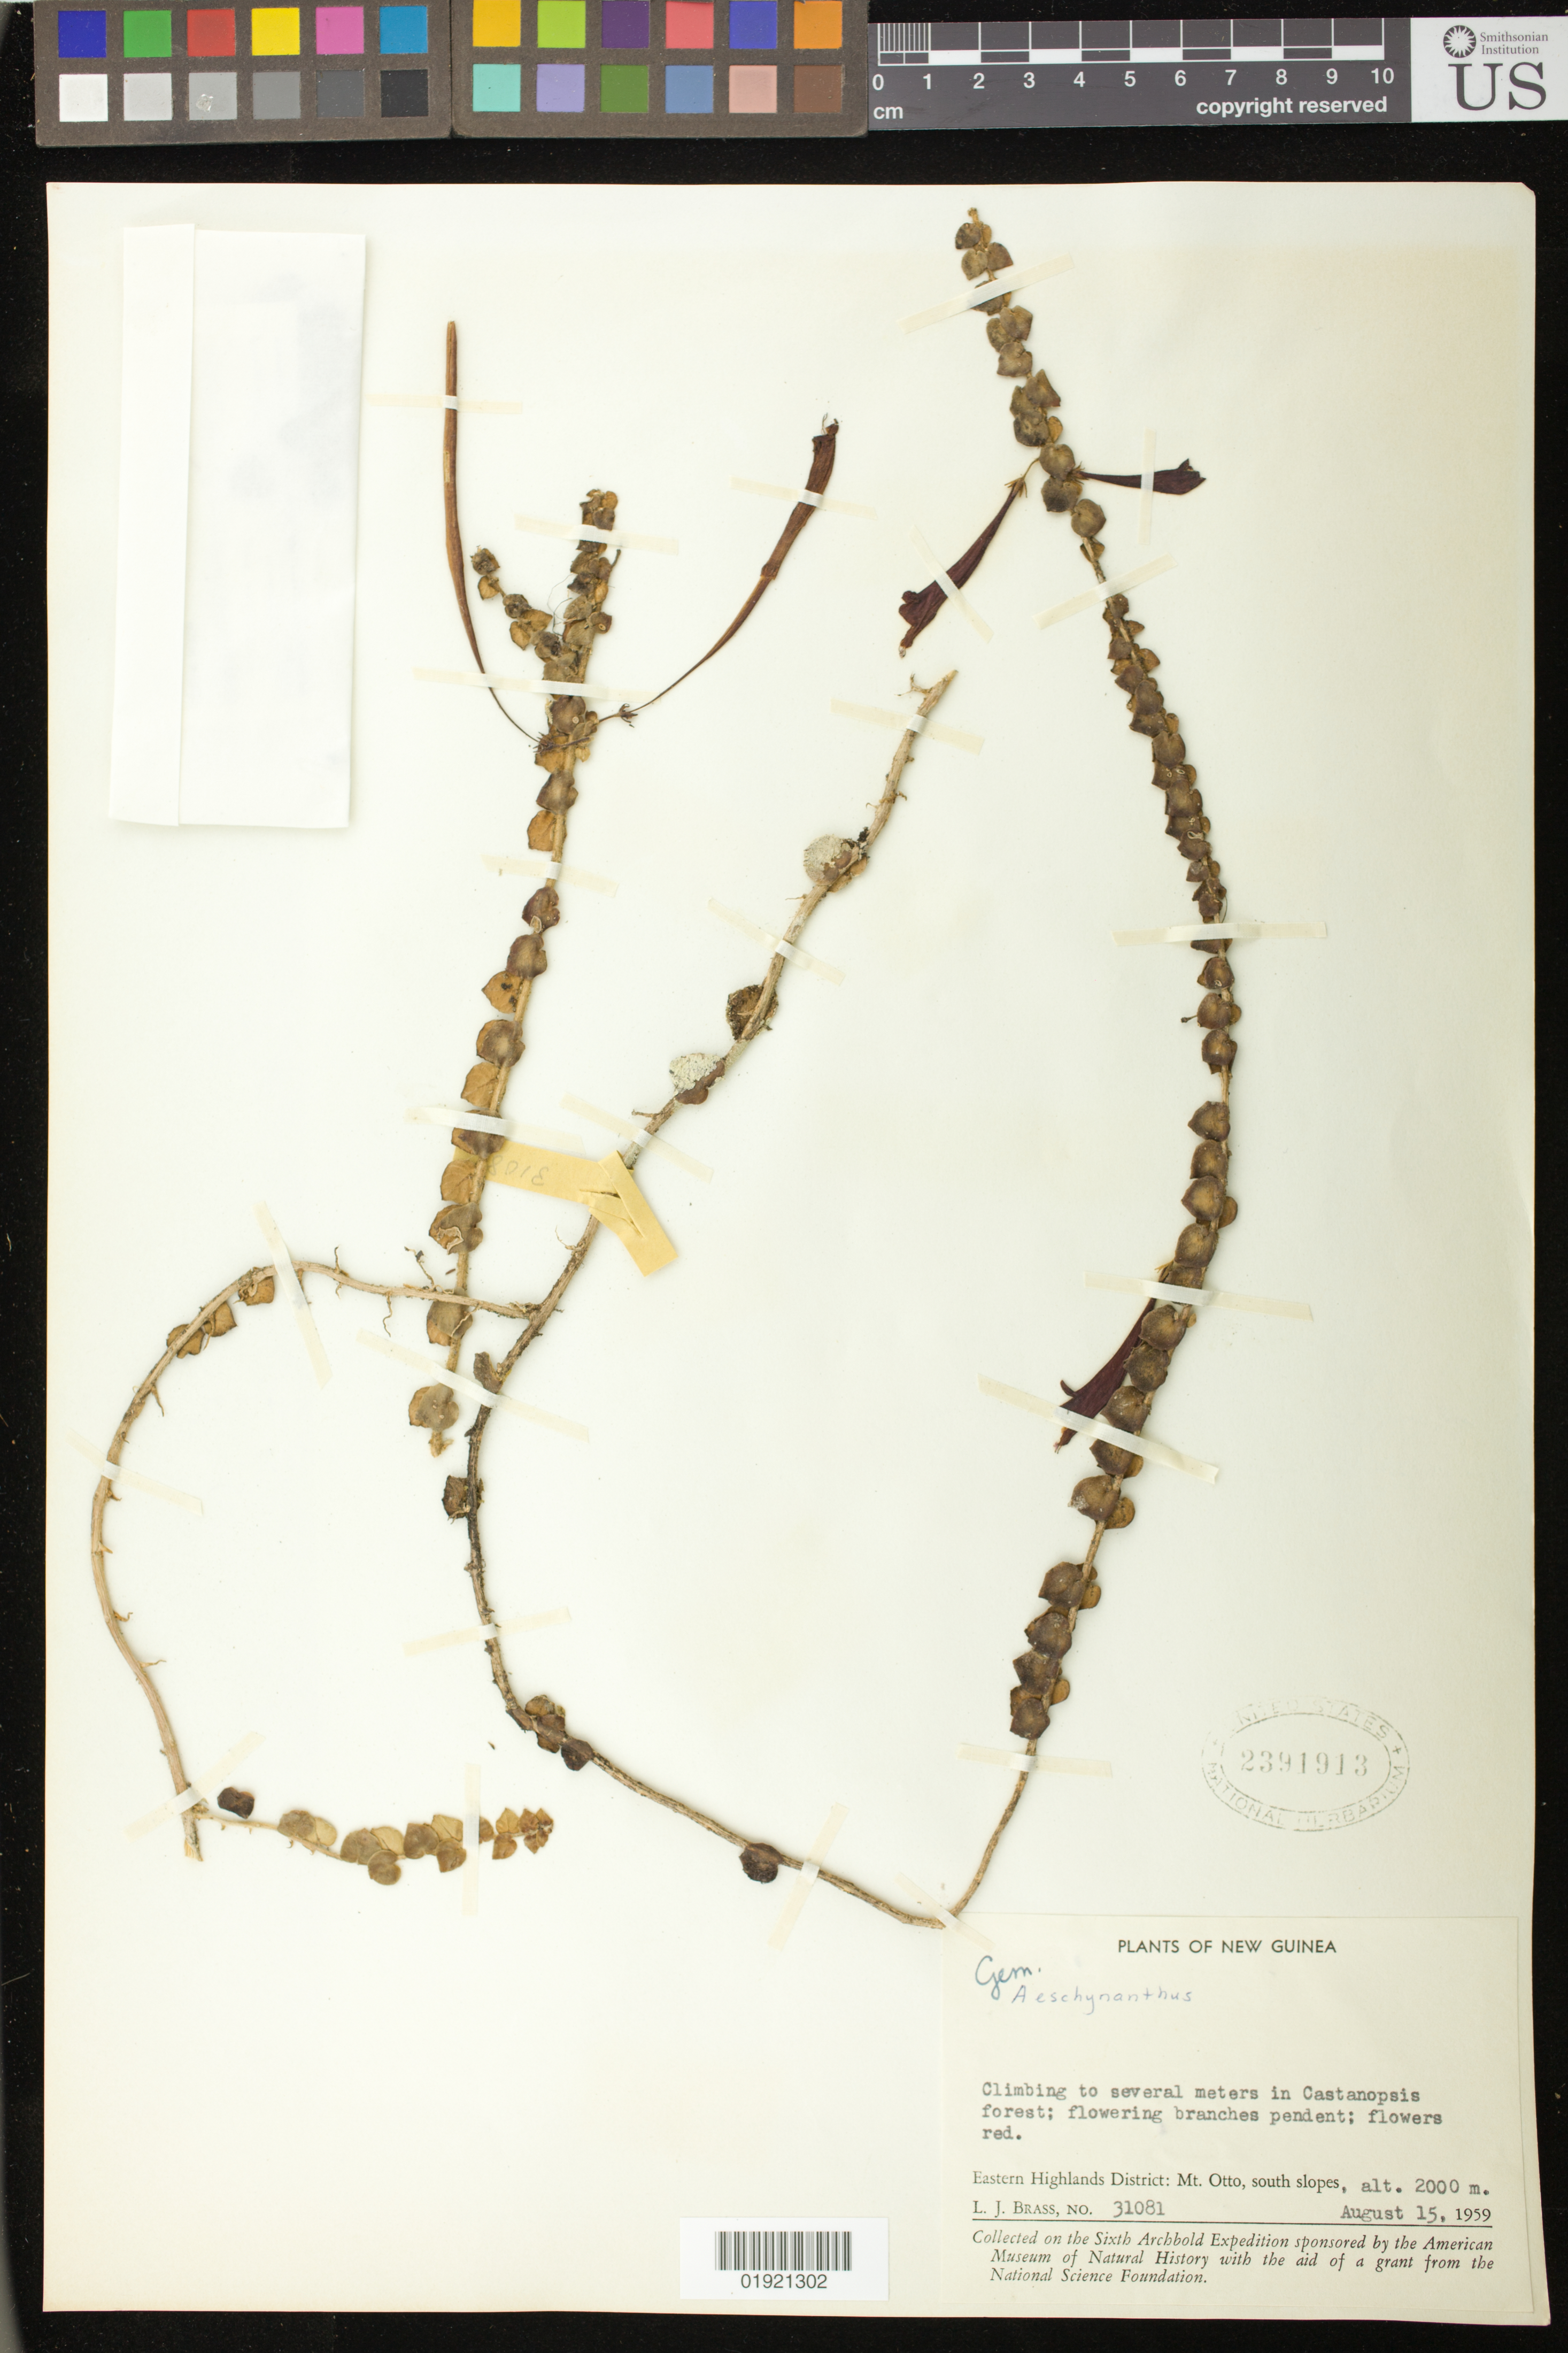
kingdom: Plantae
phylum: Tracheophyta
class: Magnoliopsida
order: Lamiales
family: Gesneriaceae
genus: Aeschynanthus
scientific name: Aeschynanthus sp.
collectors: L. J. Brass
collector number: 31081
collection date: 1959-08-15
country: Papua New Guinea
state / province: Eastern Highlands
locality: Mt. Otto, south slopes.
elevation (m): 2000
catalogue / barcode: US 2391913